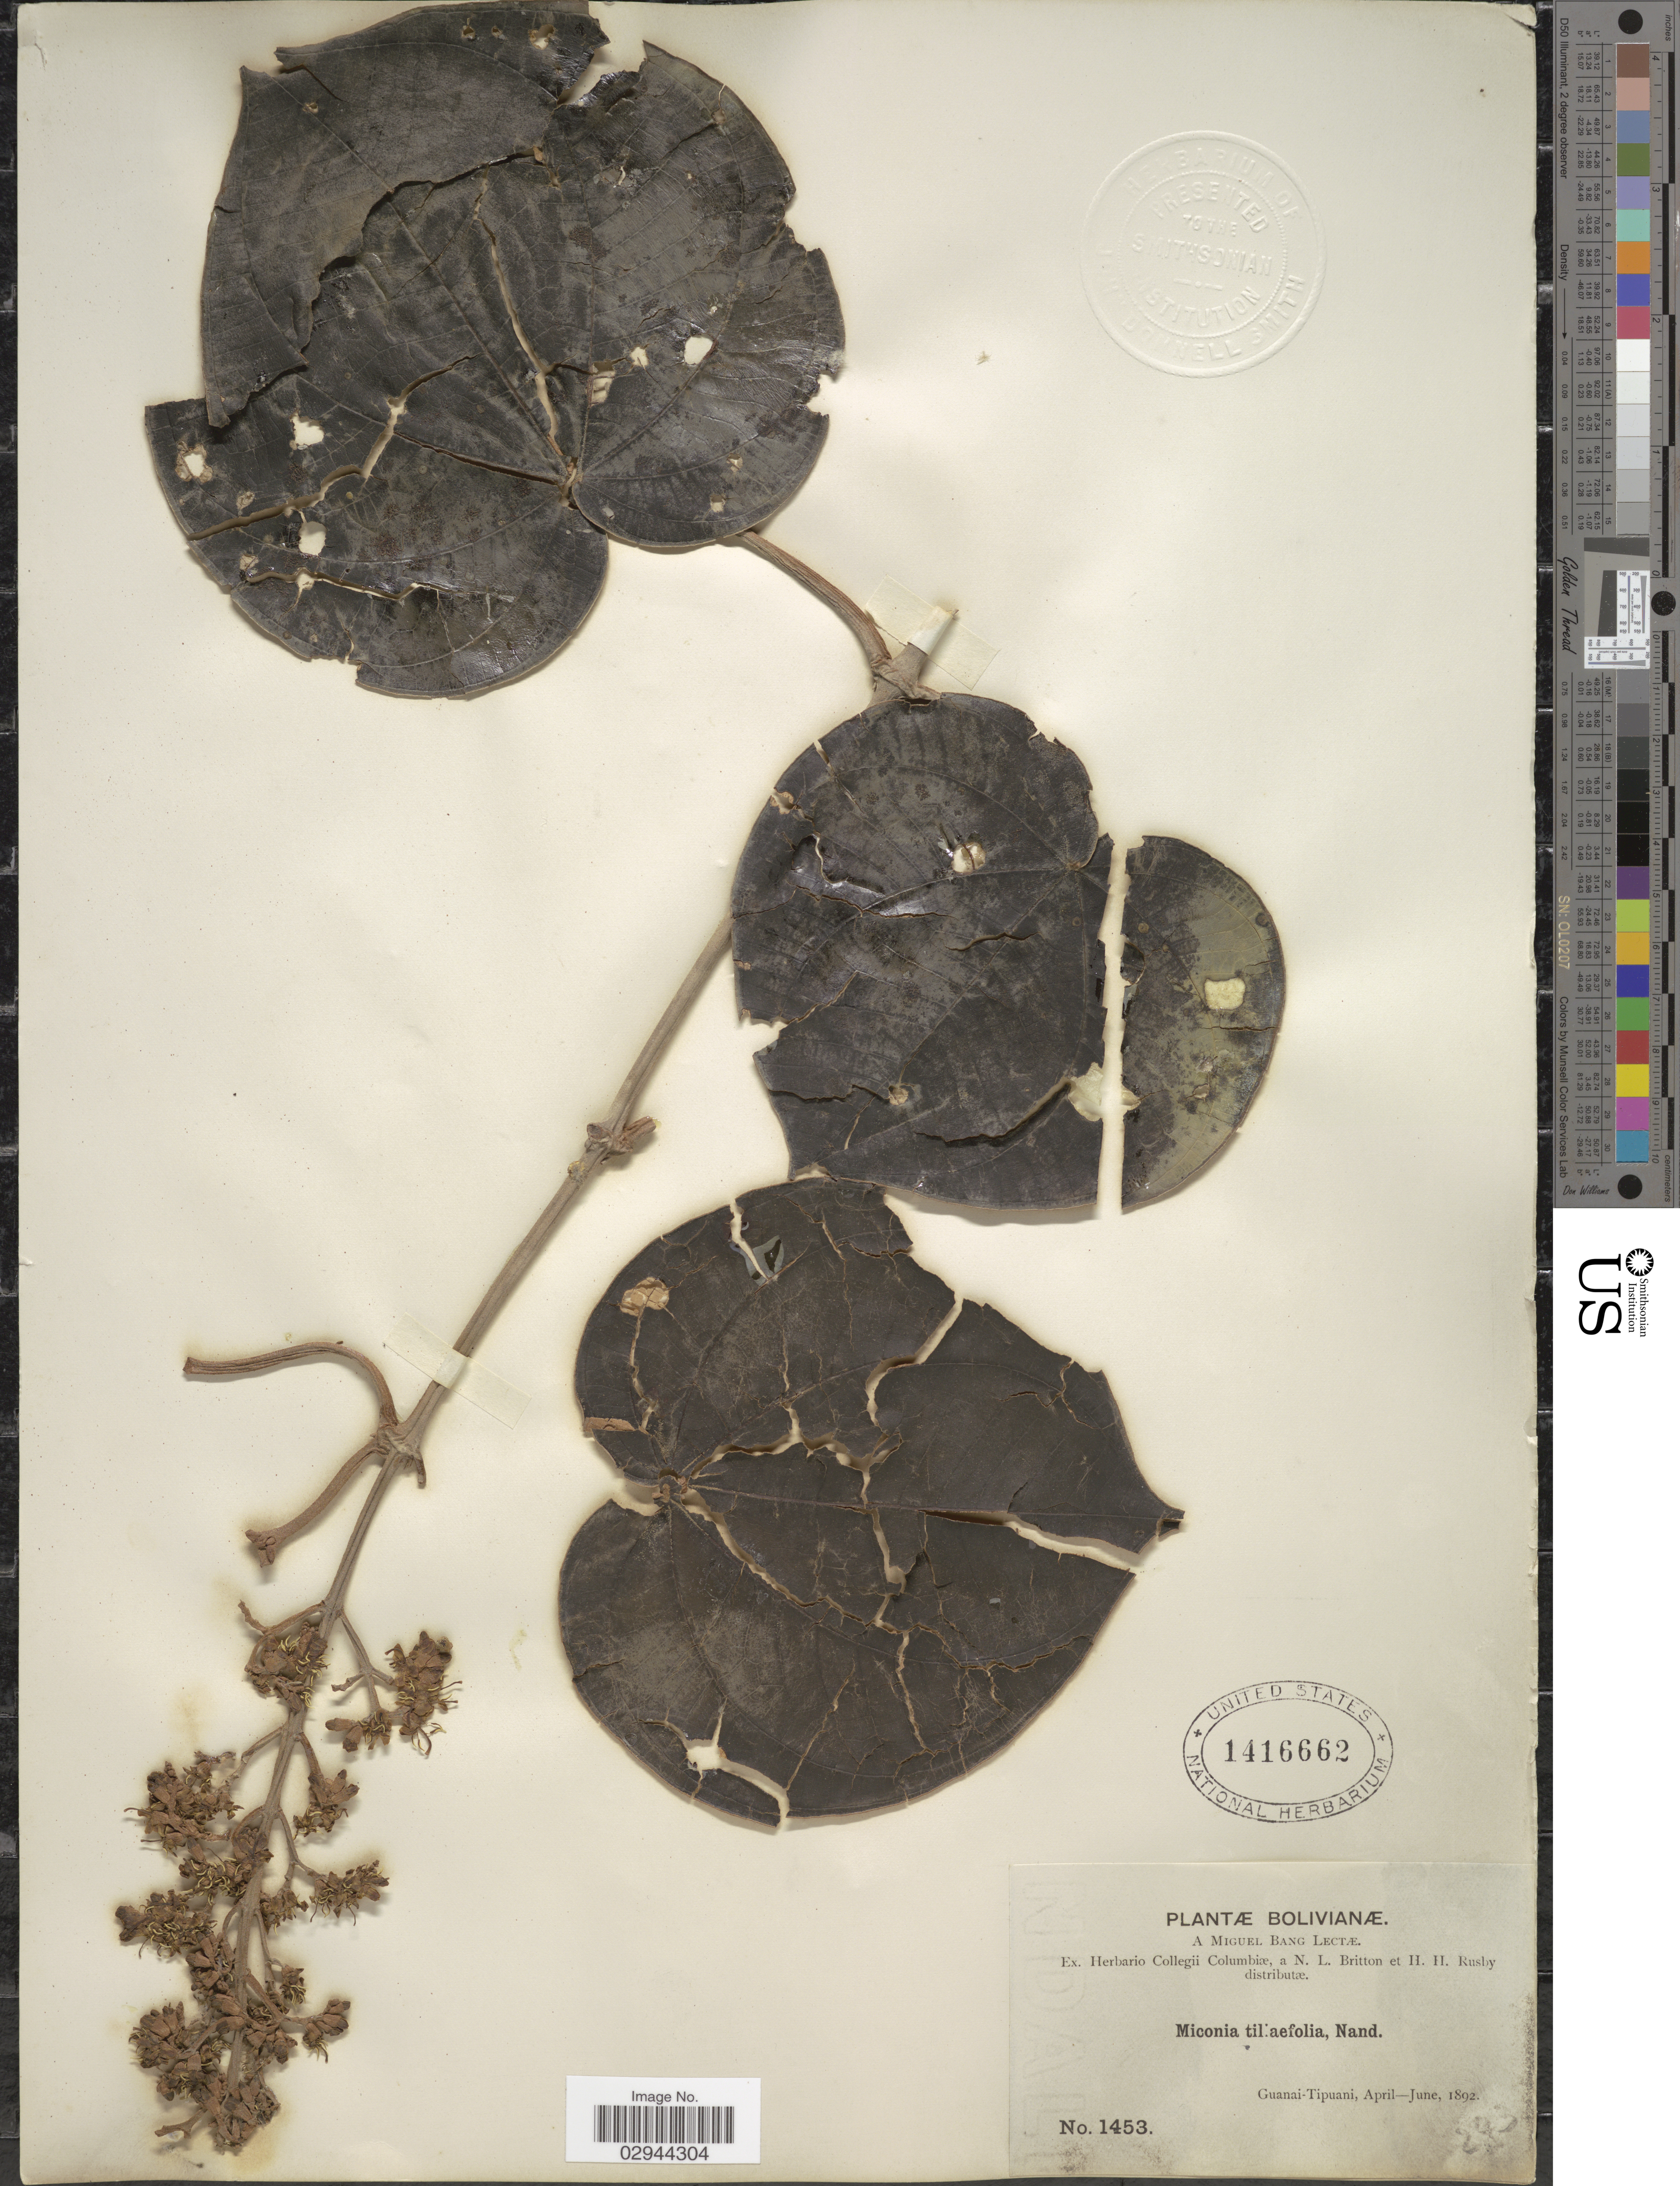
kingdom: Plantae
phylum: Tracheophyta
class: Magnoliopsida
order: Myrtales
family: Melastomataceae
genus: Miconia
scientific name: Miconia tiliifolia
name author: Naudin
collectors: M. Bang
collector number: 1453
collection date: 1892-04/1892-06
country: Bolivia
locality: Guanai-Tipuani.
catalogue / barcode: US 1416662